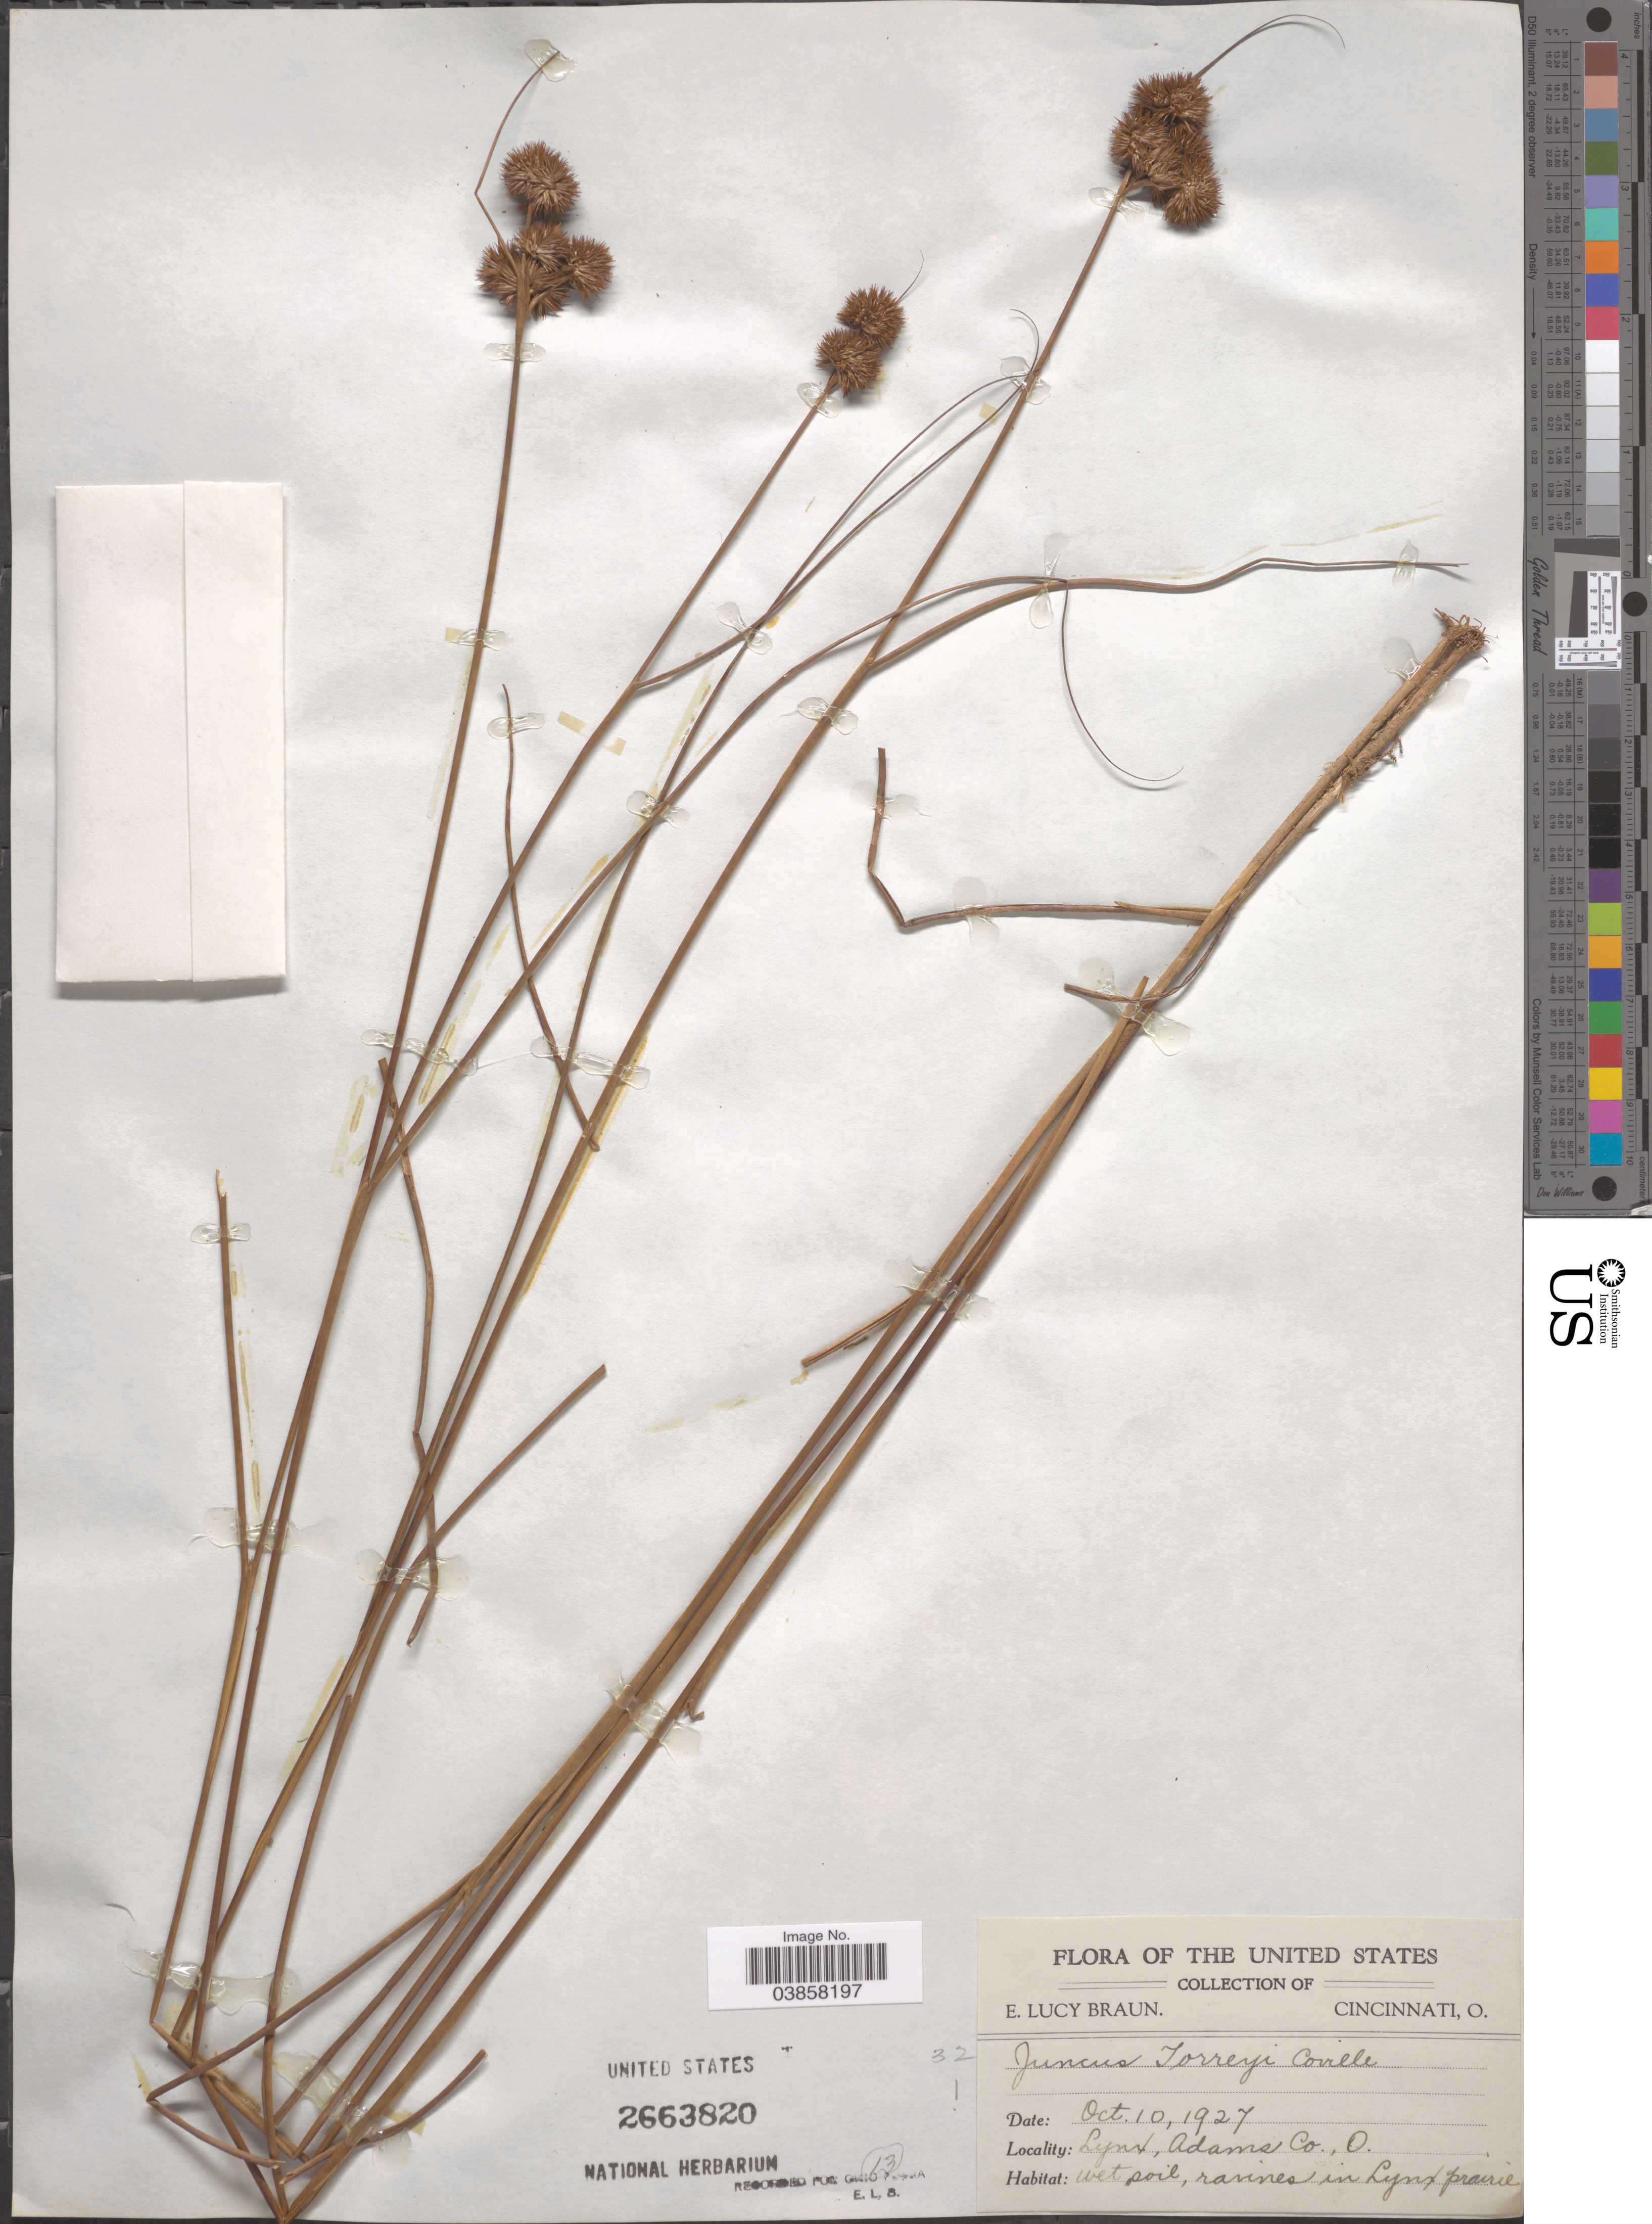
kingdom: Plantae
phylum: Tracheophyta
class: Liliopsida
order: Poales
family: Juncaceae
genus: Juncus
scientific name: Juncus torreyi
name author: Coville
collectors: E. L. Braun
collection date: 1927-10-10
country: United States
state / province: Ohio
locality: Lynx, Adams Co. In Lynx prairie.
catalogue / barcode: US 2663820